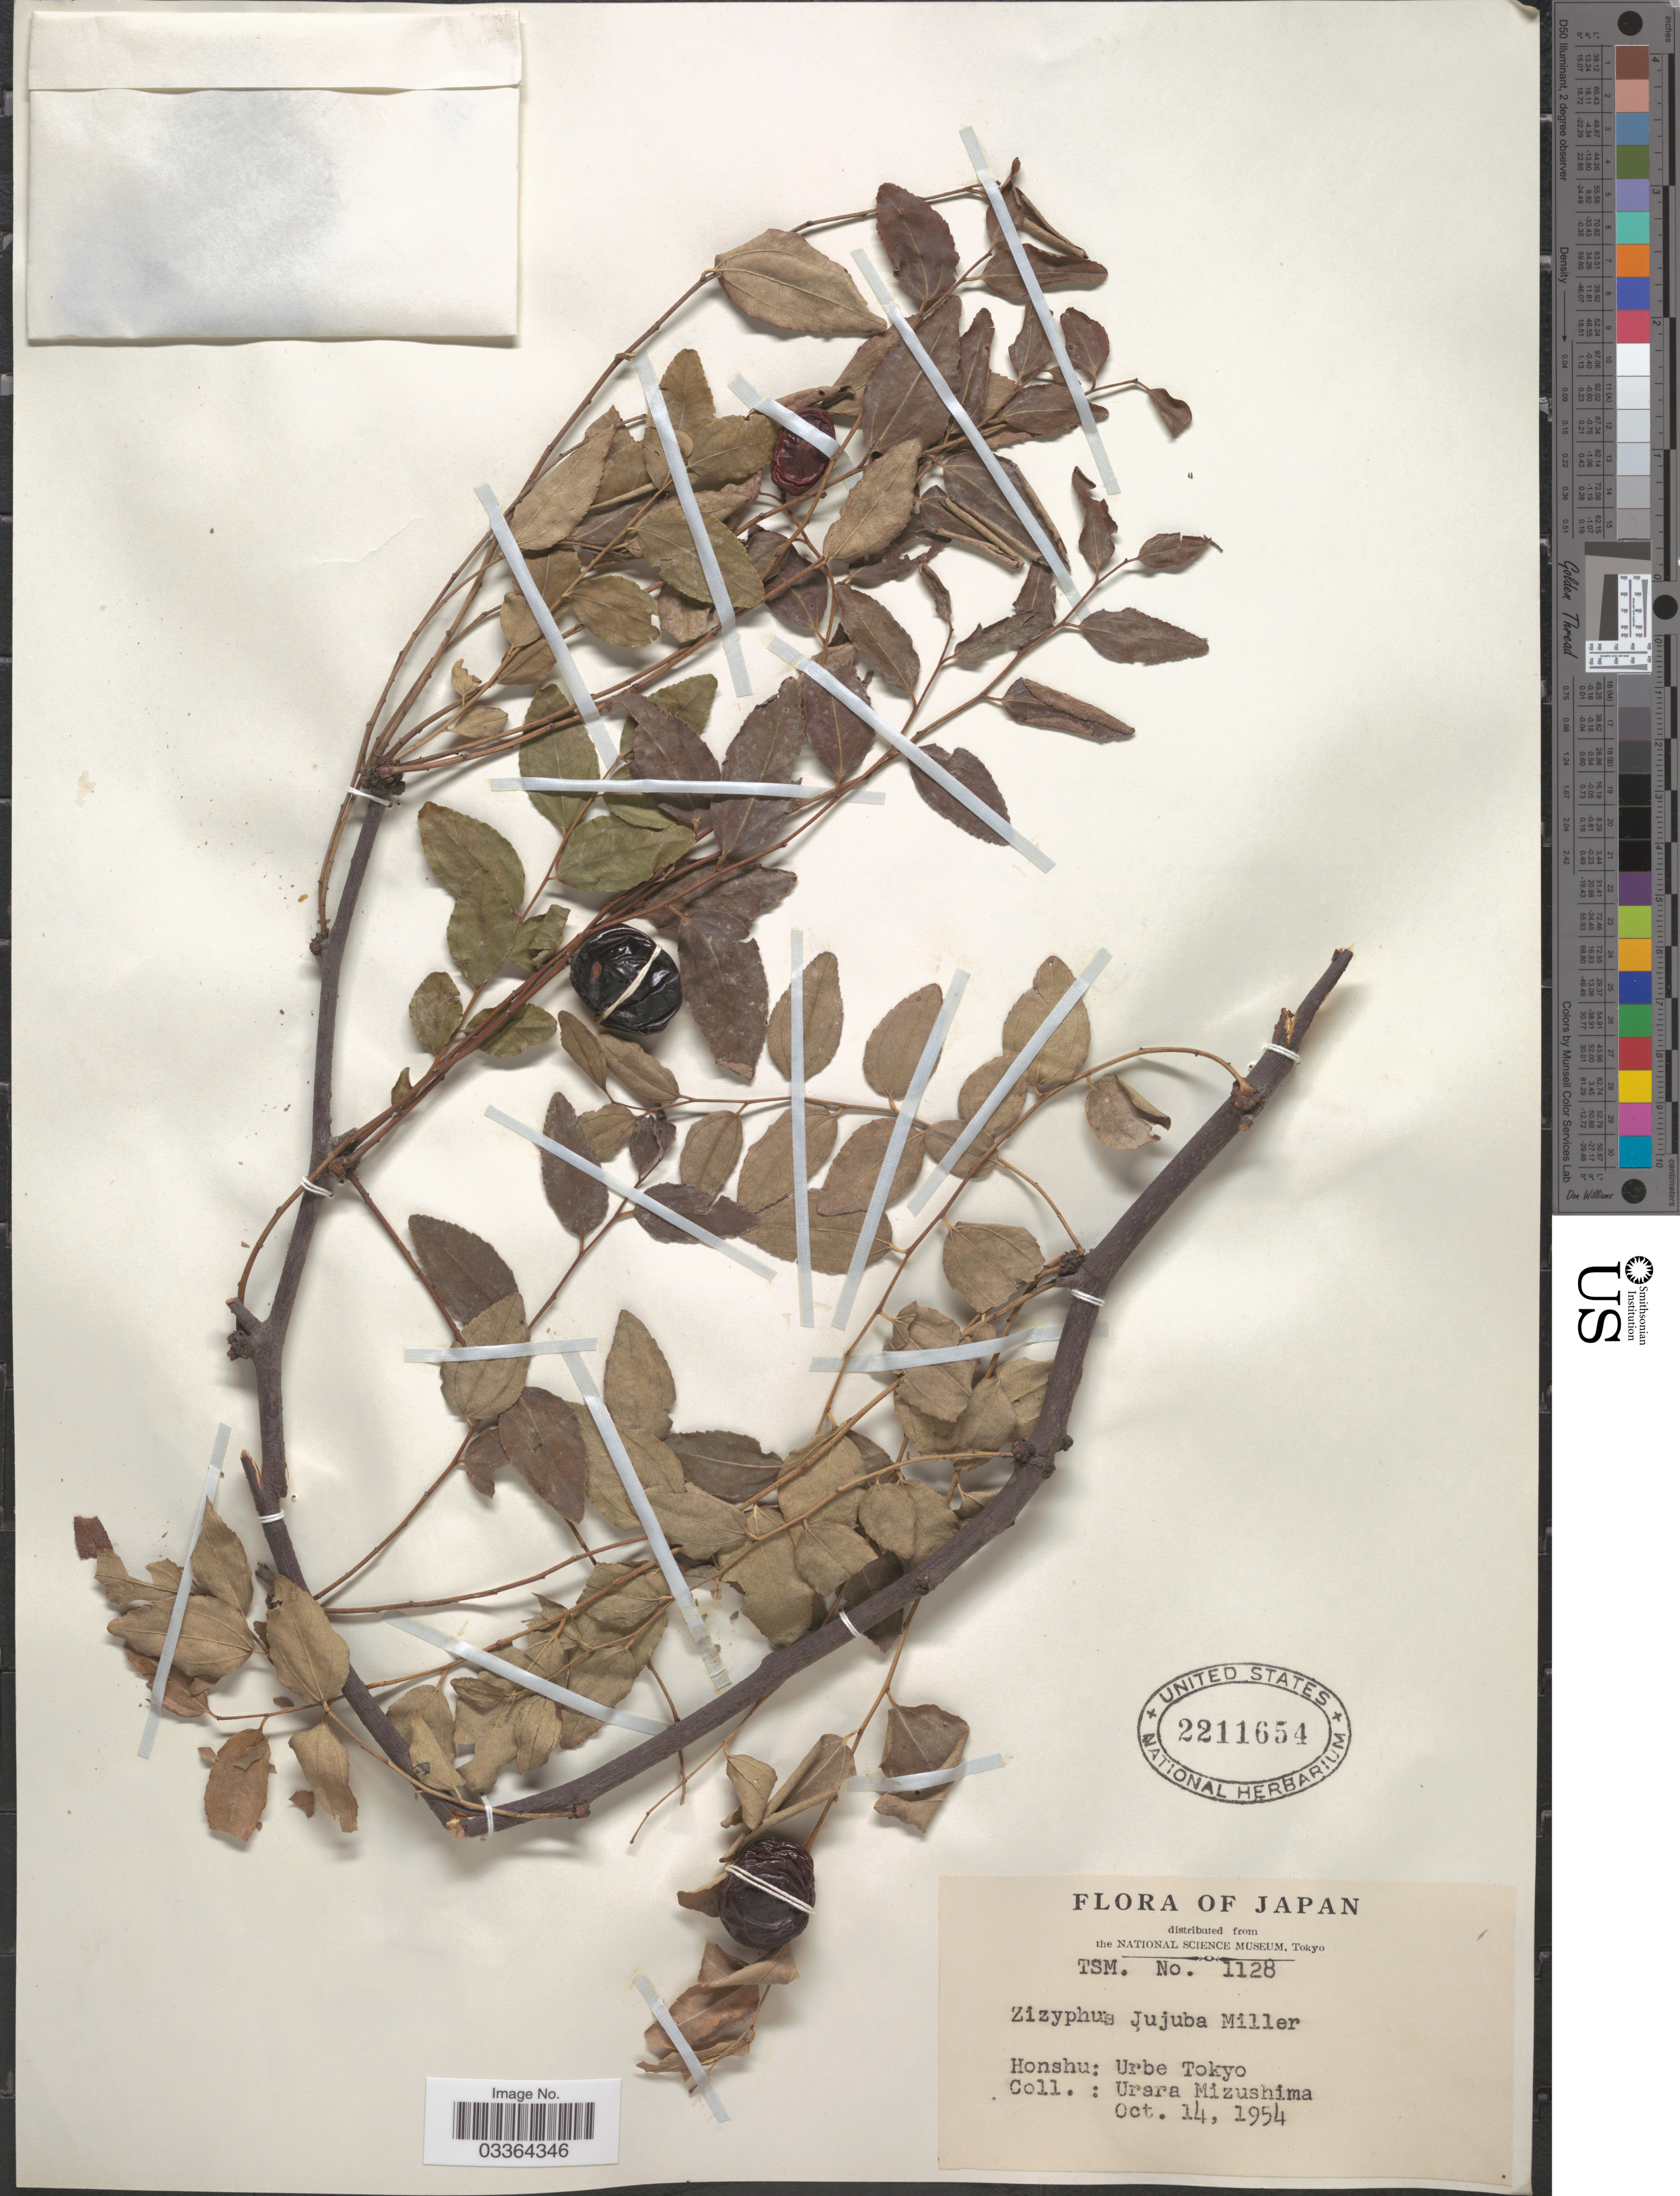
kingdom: Plantae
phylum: Tracheophyta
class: Magnoliopsida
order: Rosales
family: Rhamnaceae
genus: Ziziphus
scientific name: Ziziphus jujuba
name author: Mill.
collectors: U. Mizushima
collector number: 1128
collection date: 1954-10-14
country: Japan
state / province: Tokyo, Federal City of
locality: Hondo: Urbe Tokyo.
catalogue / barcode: US 2211654